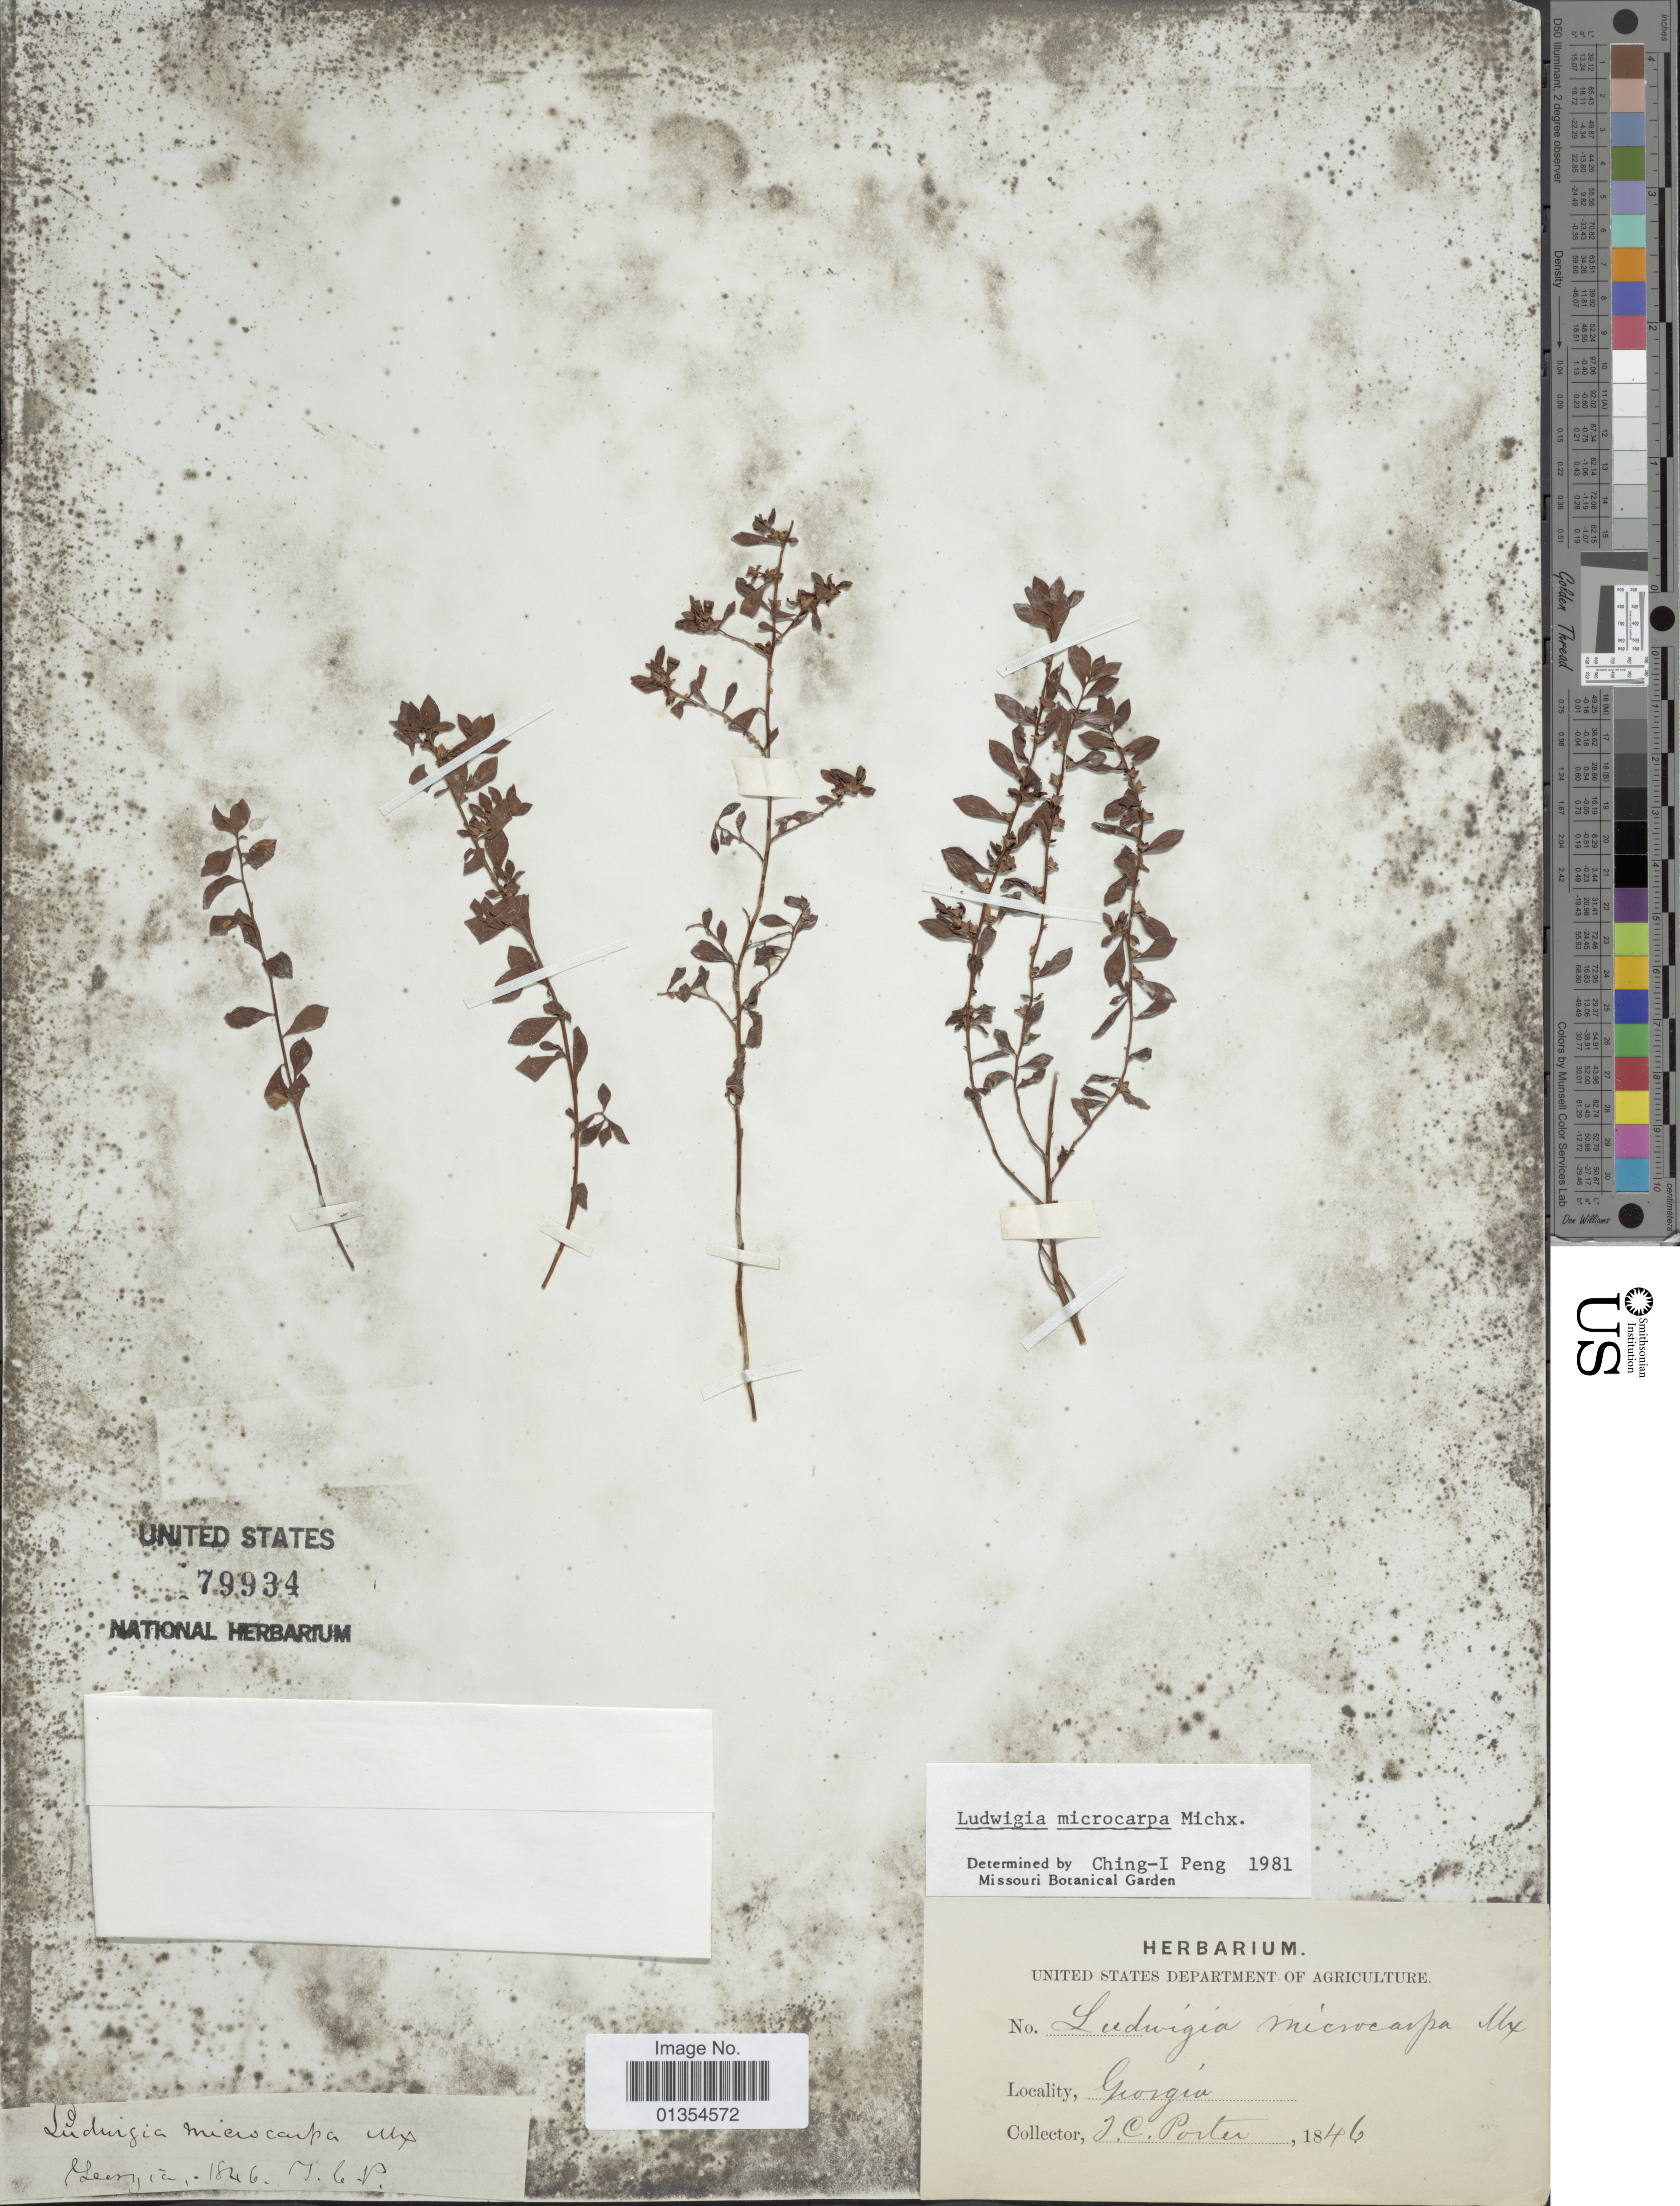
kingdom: Plantae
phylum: Tracheophyta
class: Magnoliopsida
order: Myrtales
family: Onagraceae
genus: Ludwigia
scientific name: Ludwigia microcarpa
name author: Michx.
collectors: T. C. Porter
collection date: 1846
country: United States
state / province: Georgia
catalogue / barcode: US 79934